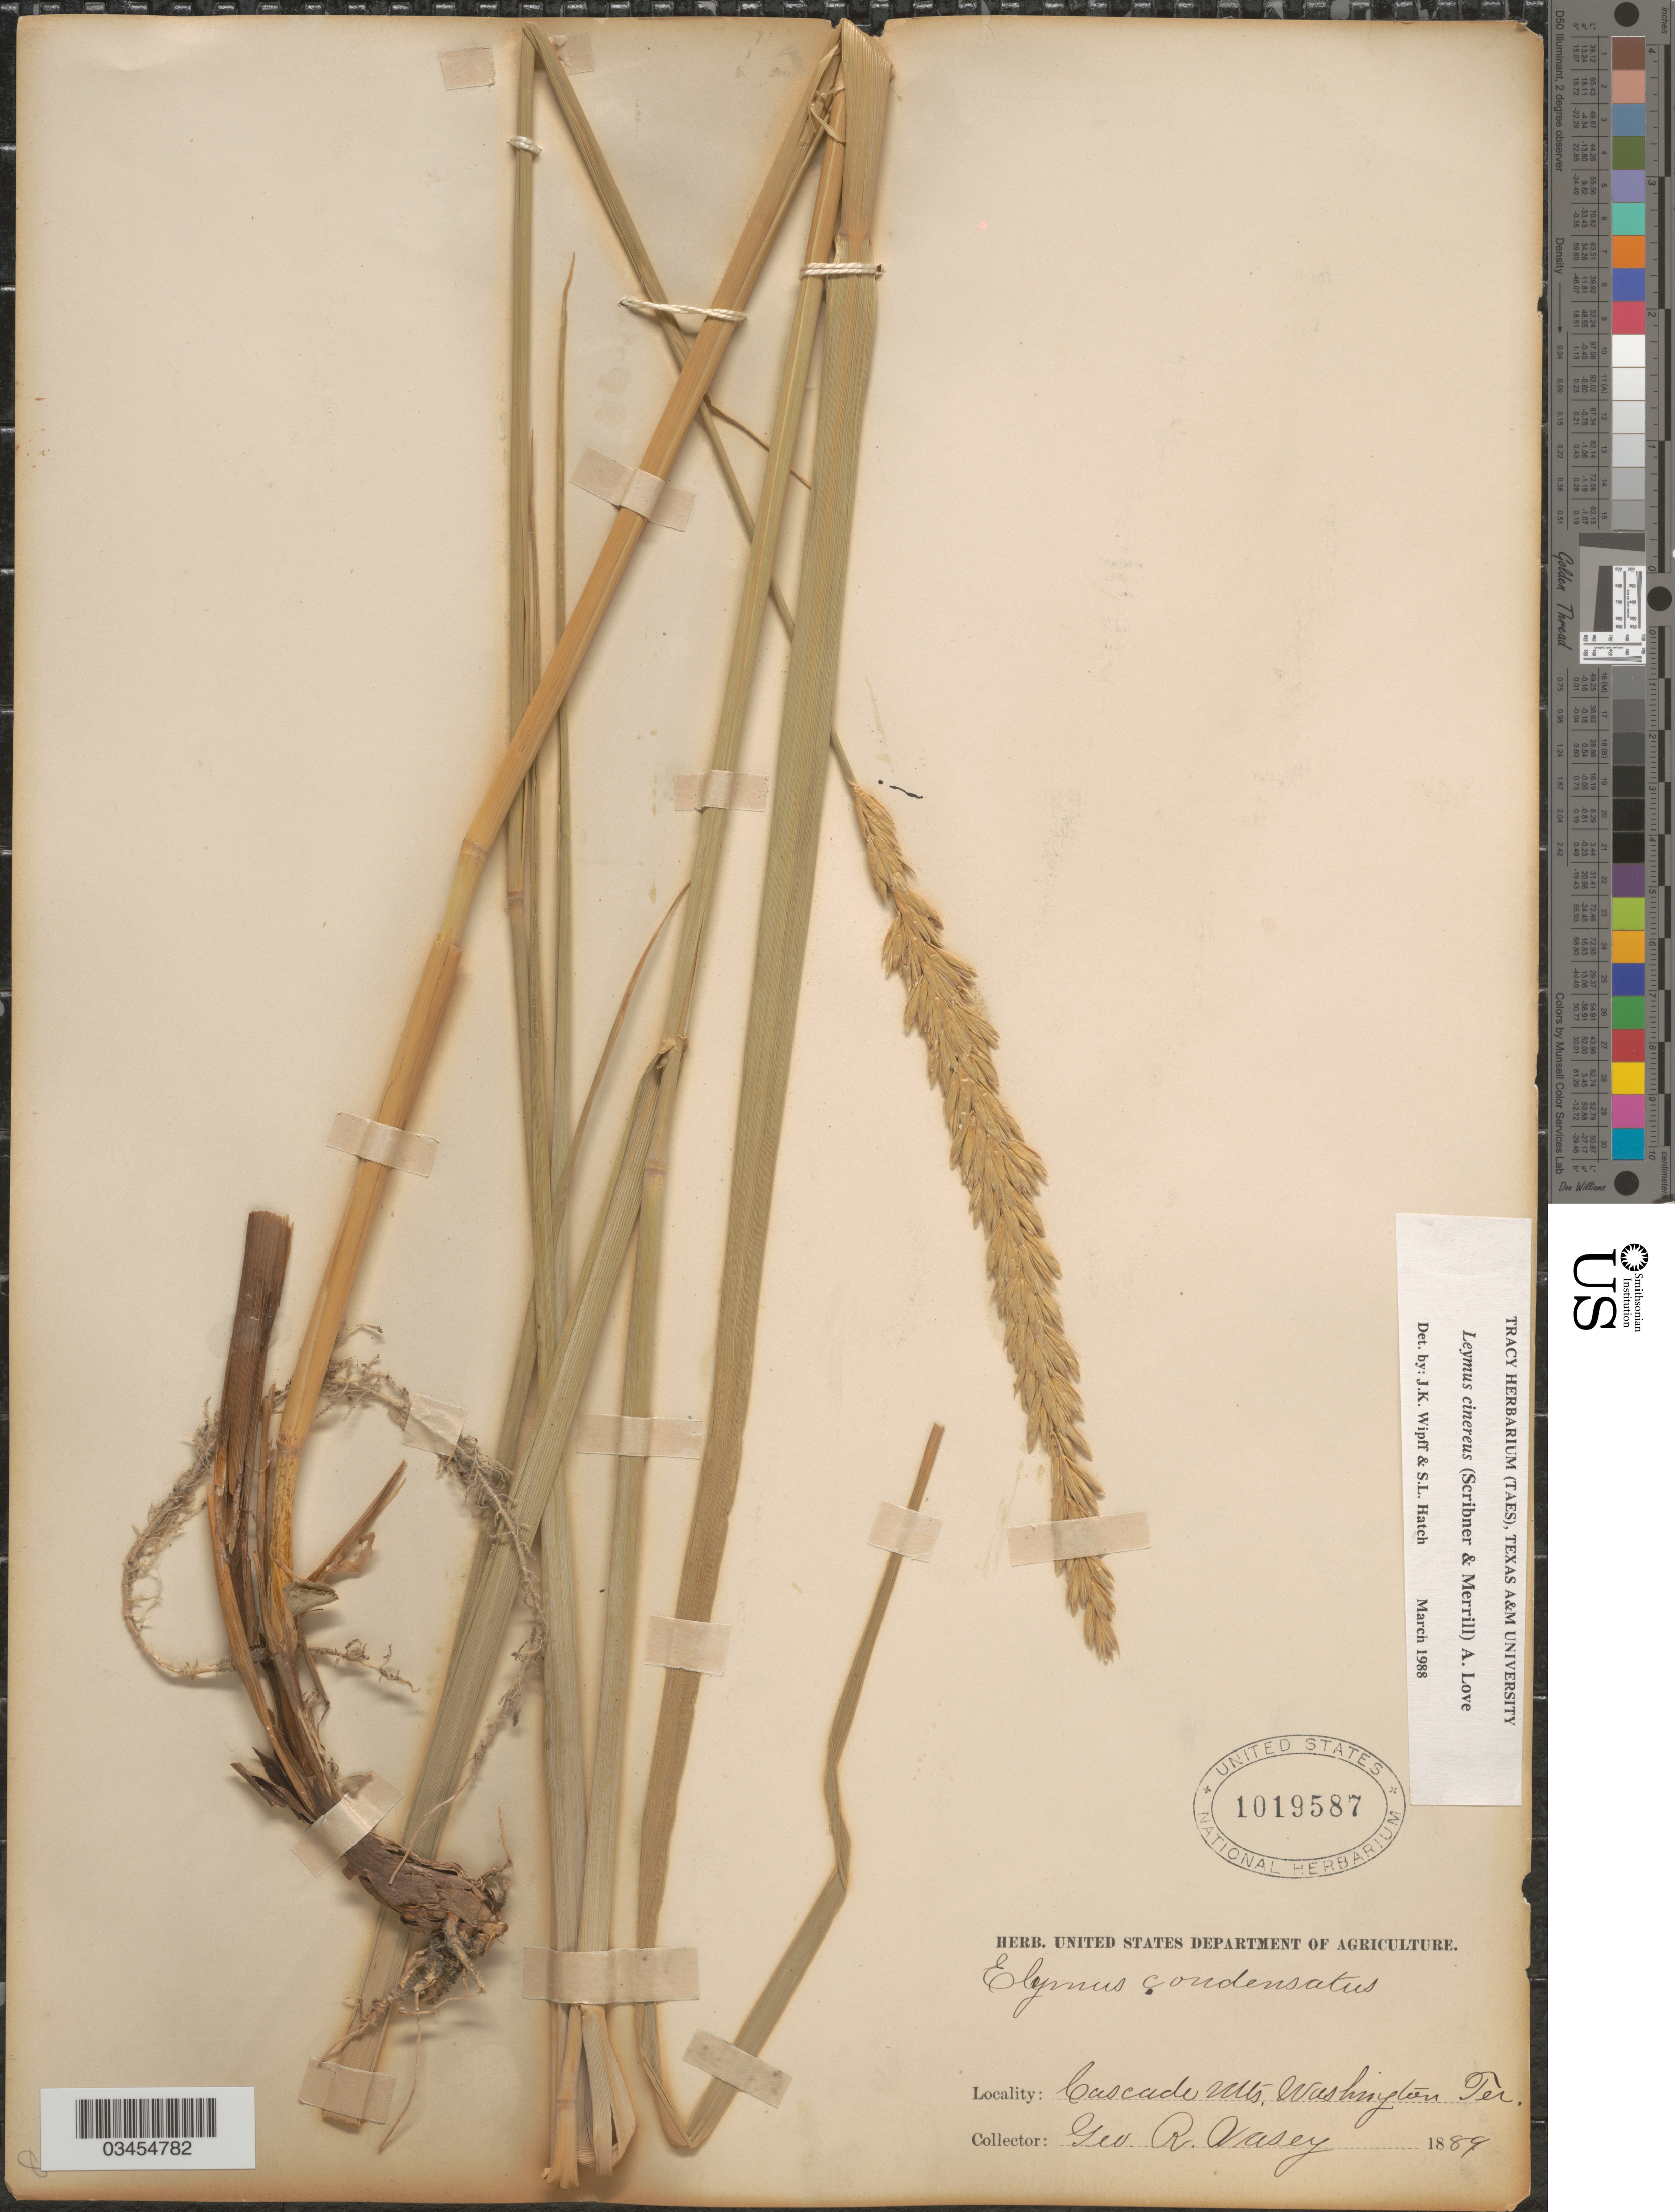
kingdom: Plantae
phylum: Tracheophyta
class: Liliopsida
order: Poales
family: Poaceae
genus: Leymus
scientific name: Leymus cinereus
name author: (Scribn. & Merr.) Á. Löve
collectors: G. R. Vasey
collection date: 1889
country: United States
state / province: Washington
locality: Cascade Mts. Washington Ter.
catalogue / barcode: US 1019587